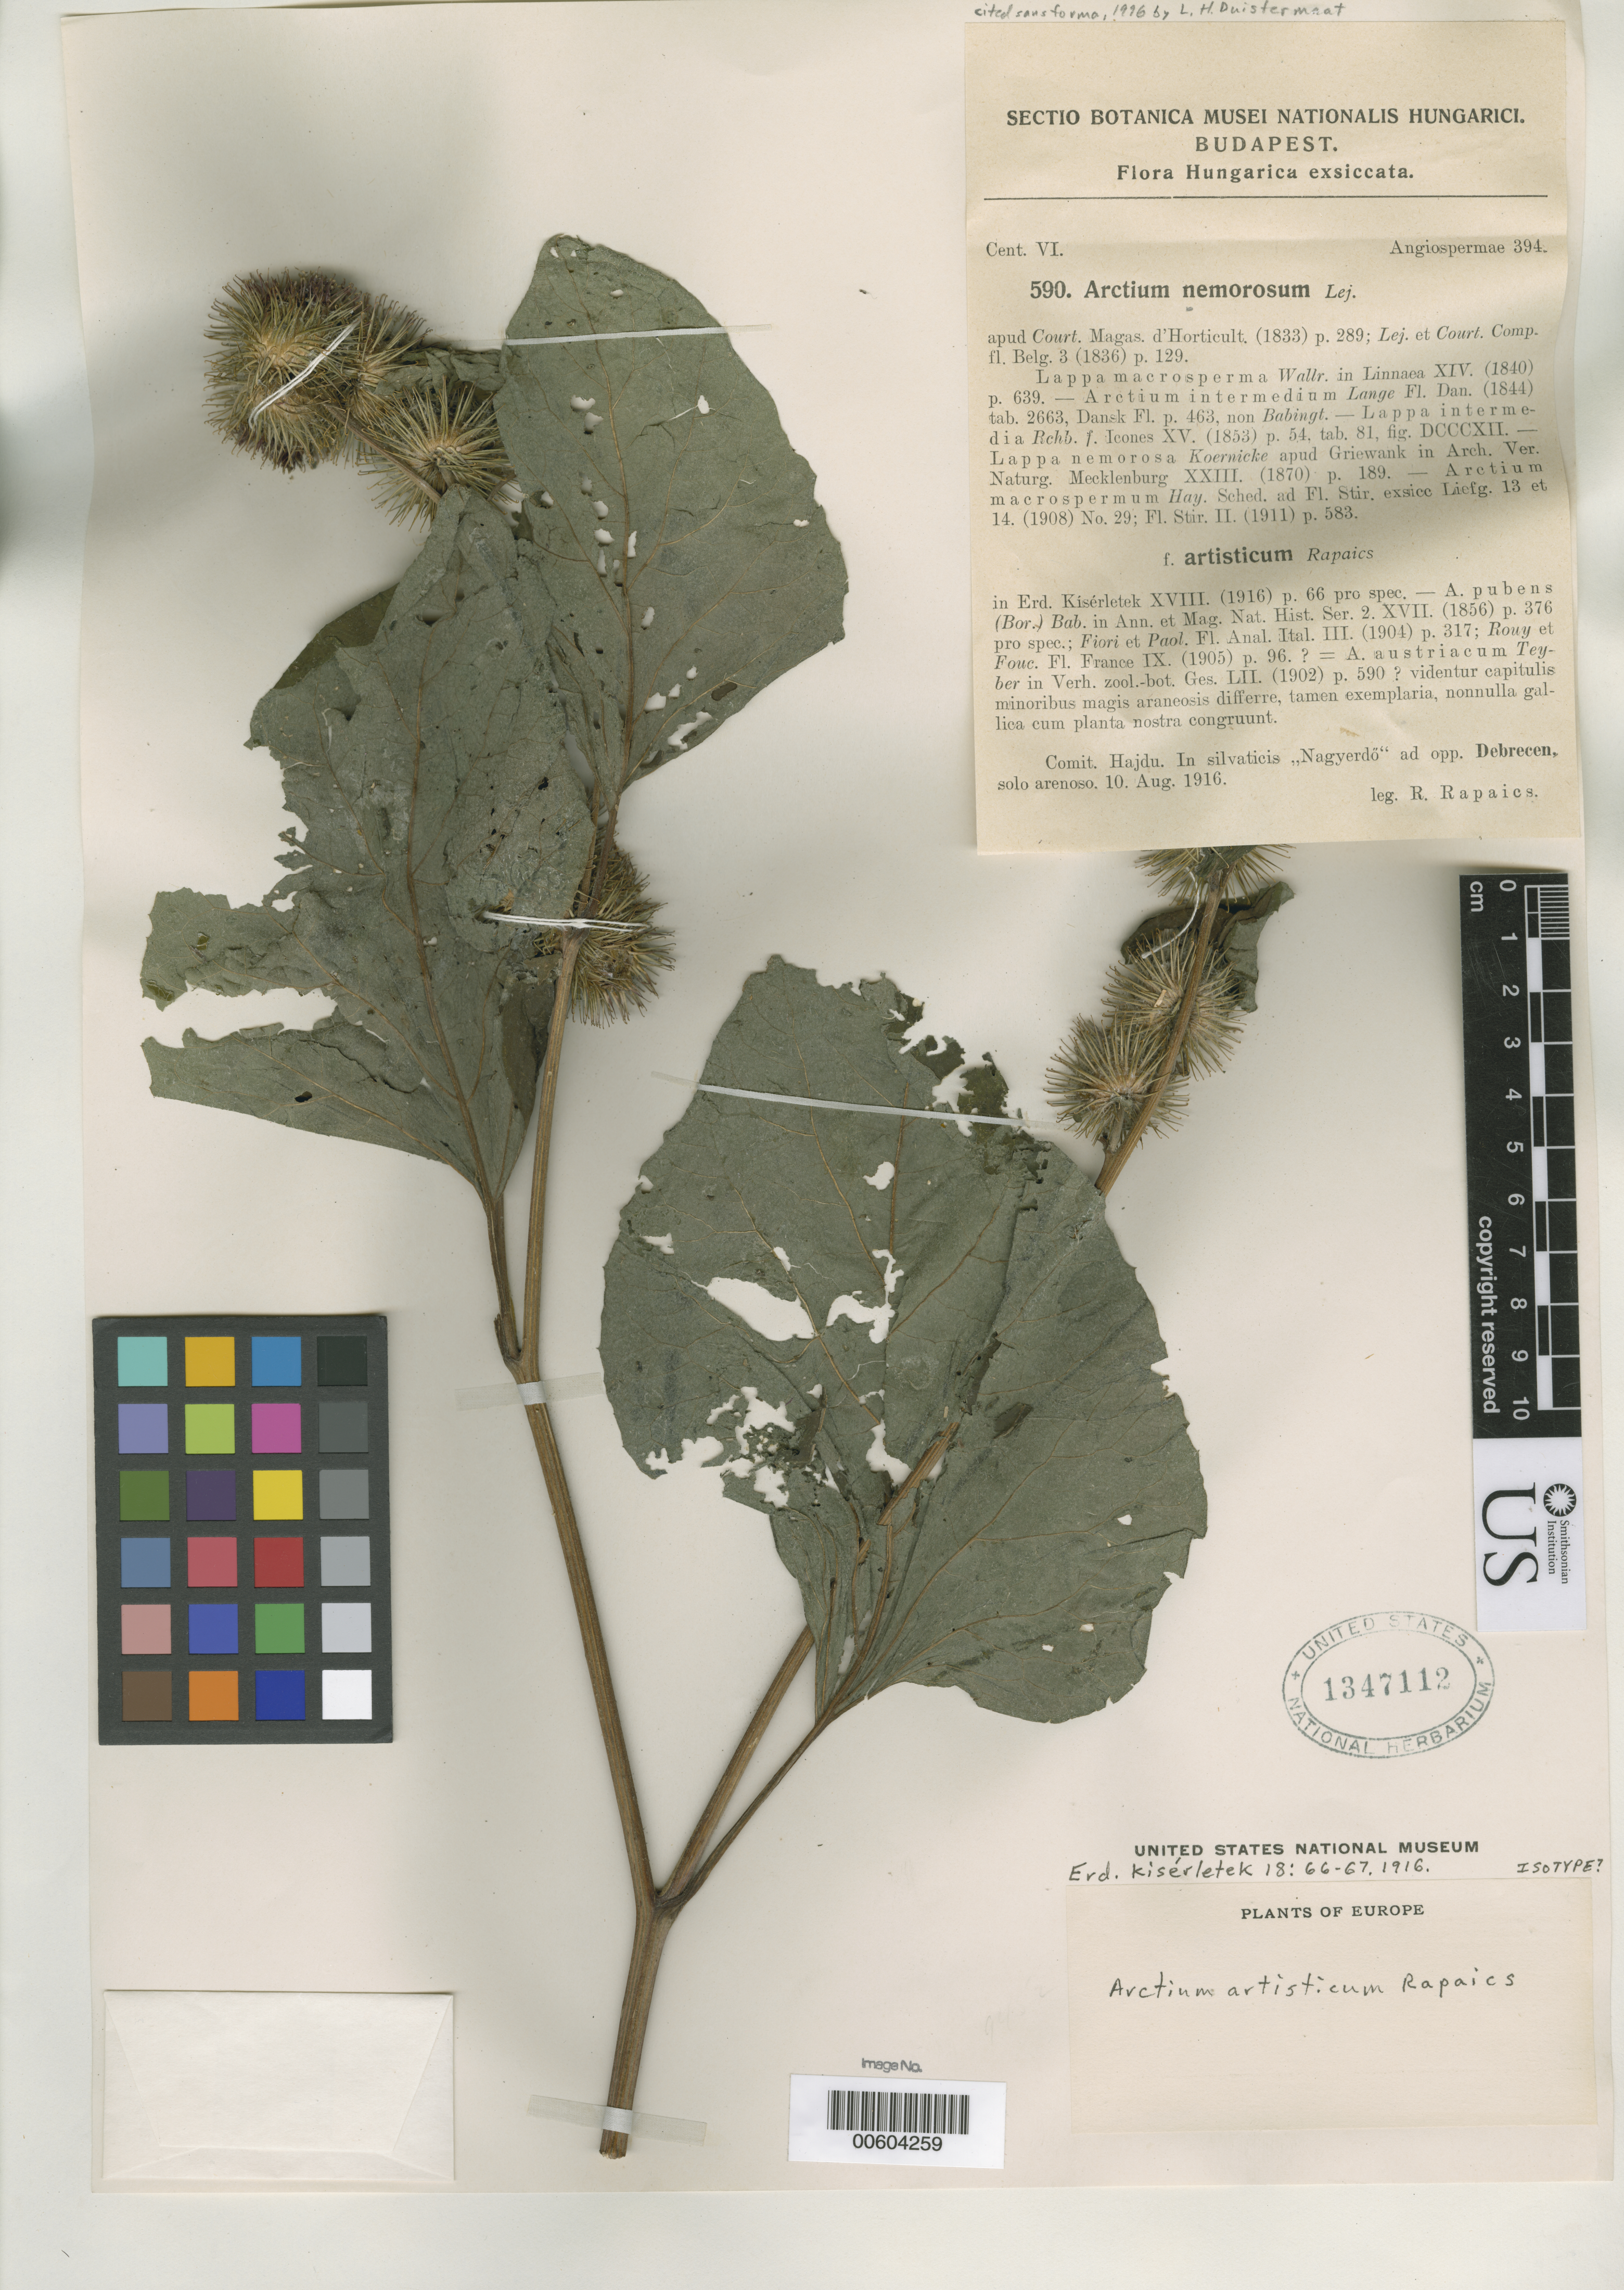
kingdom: Plantae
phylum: Tracheophyta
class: Magnoliopsida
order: Asterales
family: Asteraceae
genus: Arctium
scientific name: Arctium artisticum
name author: Rapaics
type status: Possible Isotype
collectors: R. Rapaics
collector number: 590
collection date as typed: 10 Aug 1916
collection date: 1916-08-10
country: Hungary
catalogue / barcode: US 1347112